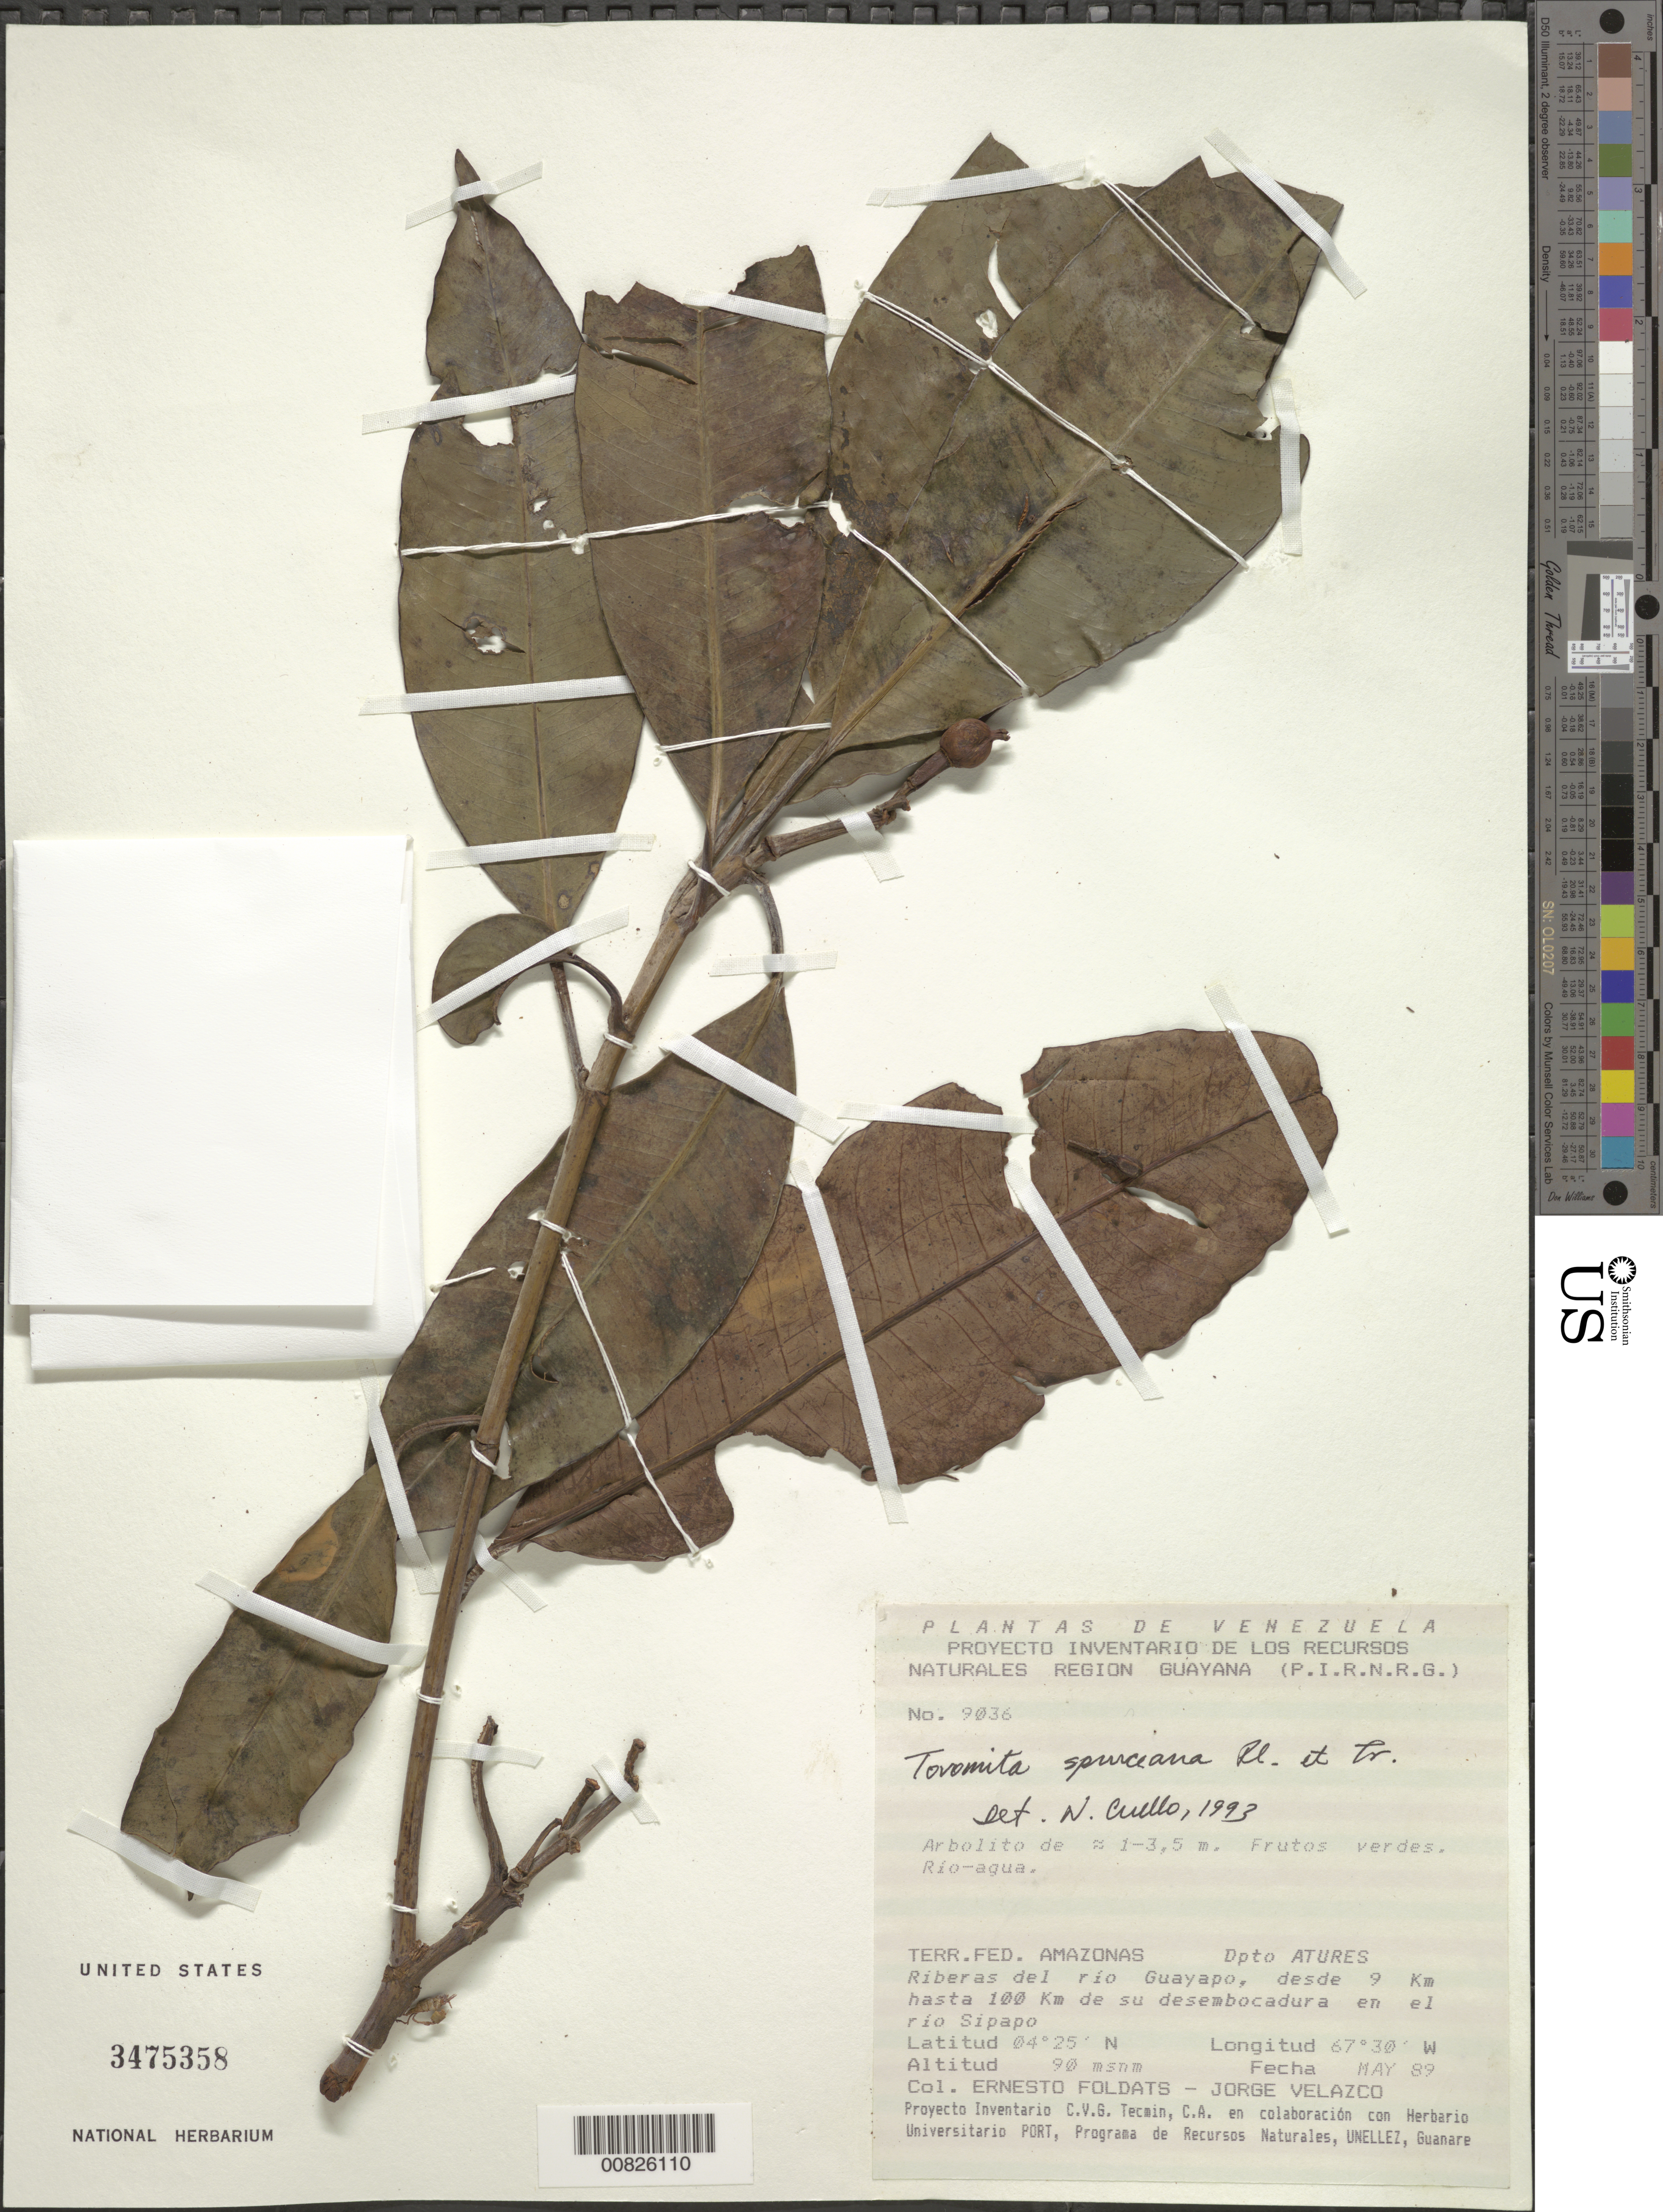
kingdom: Plantae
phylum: Tracheophyta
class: Magnoliopsida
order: Malpighiales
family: Clusiaceae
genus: Tovomita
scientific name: Tovomita spruceana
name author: Planch. & Triana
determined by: Cuello, Nidia L.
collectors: E. Foldats & J. Velazco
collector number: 9036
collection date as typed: May-89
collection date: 1989-05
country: Venezuela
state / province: Amazonas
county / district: Atures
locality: Río Guayapo, desde 9 km hasta 100 m de su desembocadura en el río Sipapo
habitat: Riberas del río, en rio-agua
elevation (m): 90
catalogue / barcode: US 3475358